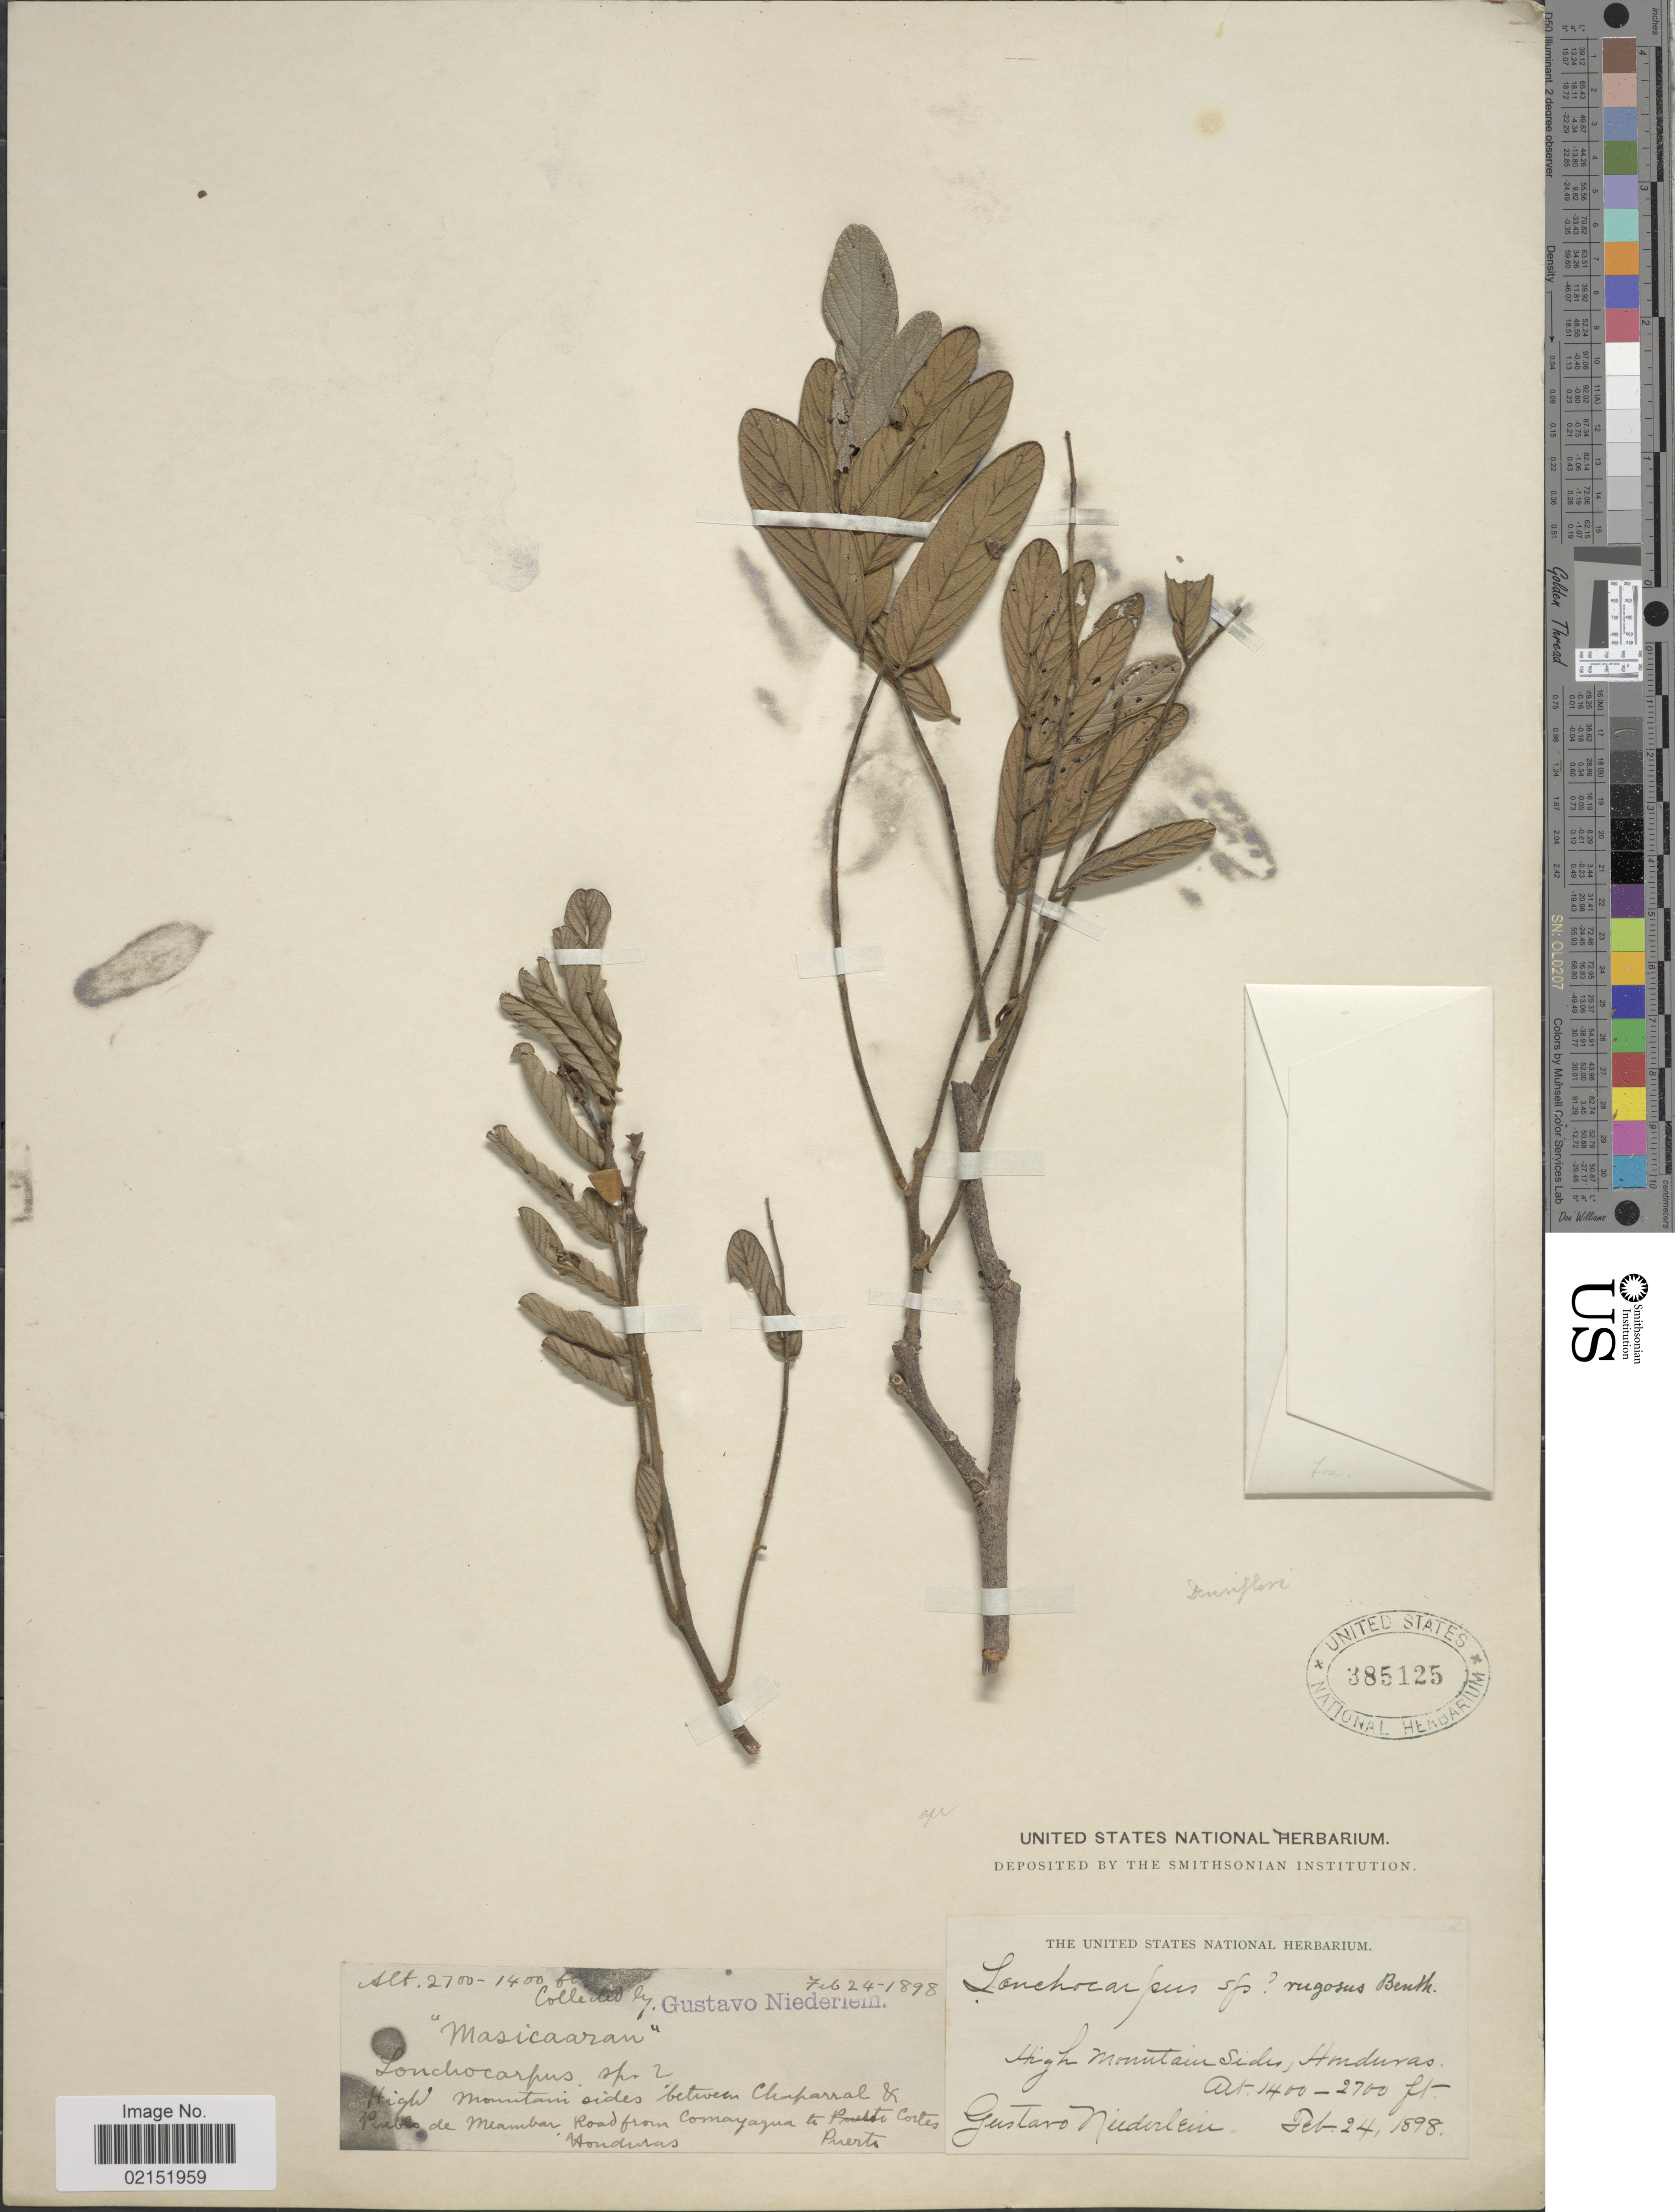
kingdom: Plantae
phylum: Tracheophyta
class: Magnoliopsida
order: Fabales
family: Fabaceae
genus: Lonchocarpus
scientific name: Lonchocarpus rugosus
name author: Benth.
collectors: G. Niederlein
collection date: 1898-02-24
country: Honduras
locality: High Mountains sides between Chaparral & Pueblo de Meambar Road from Comayagua to Puerta Cortes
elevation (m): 427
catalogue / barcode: US 385125